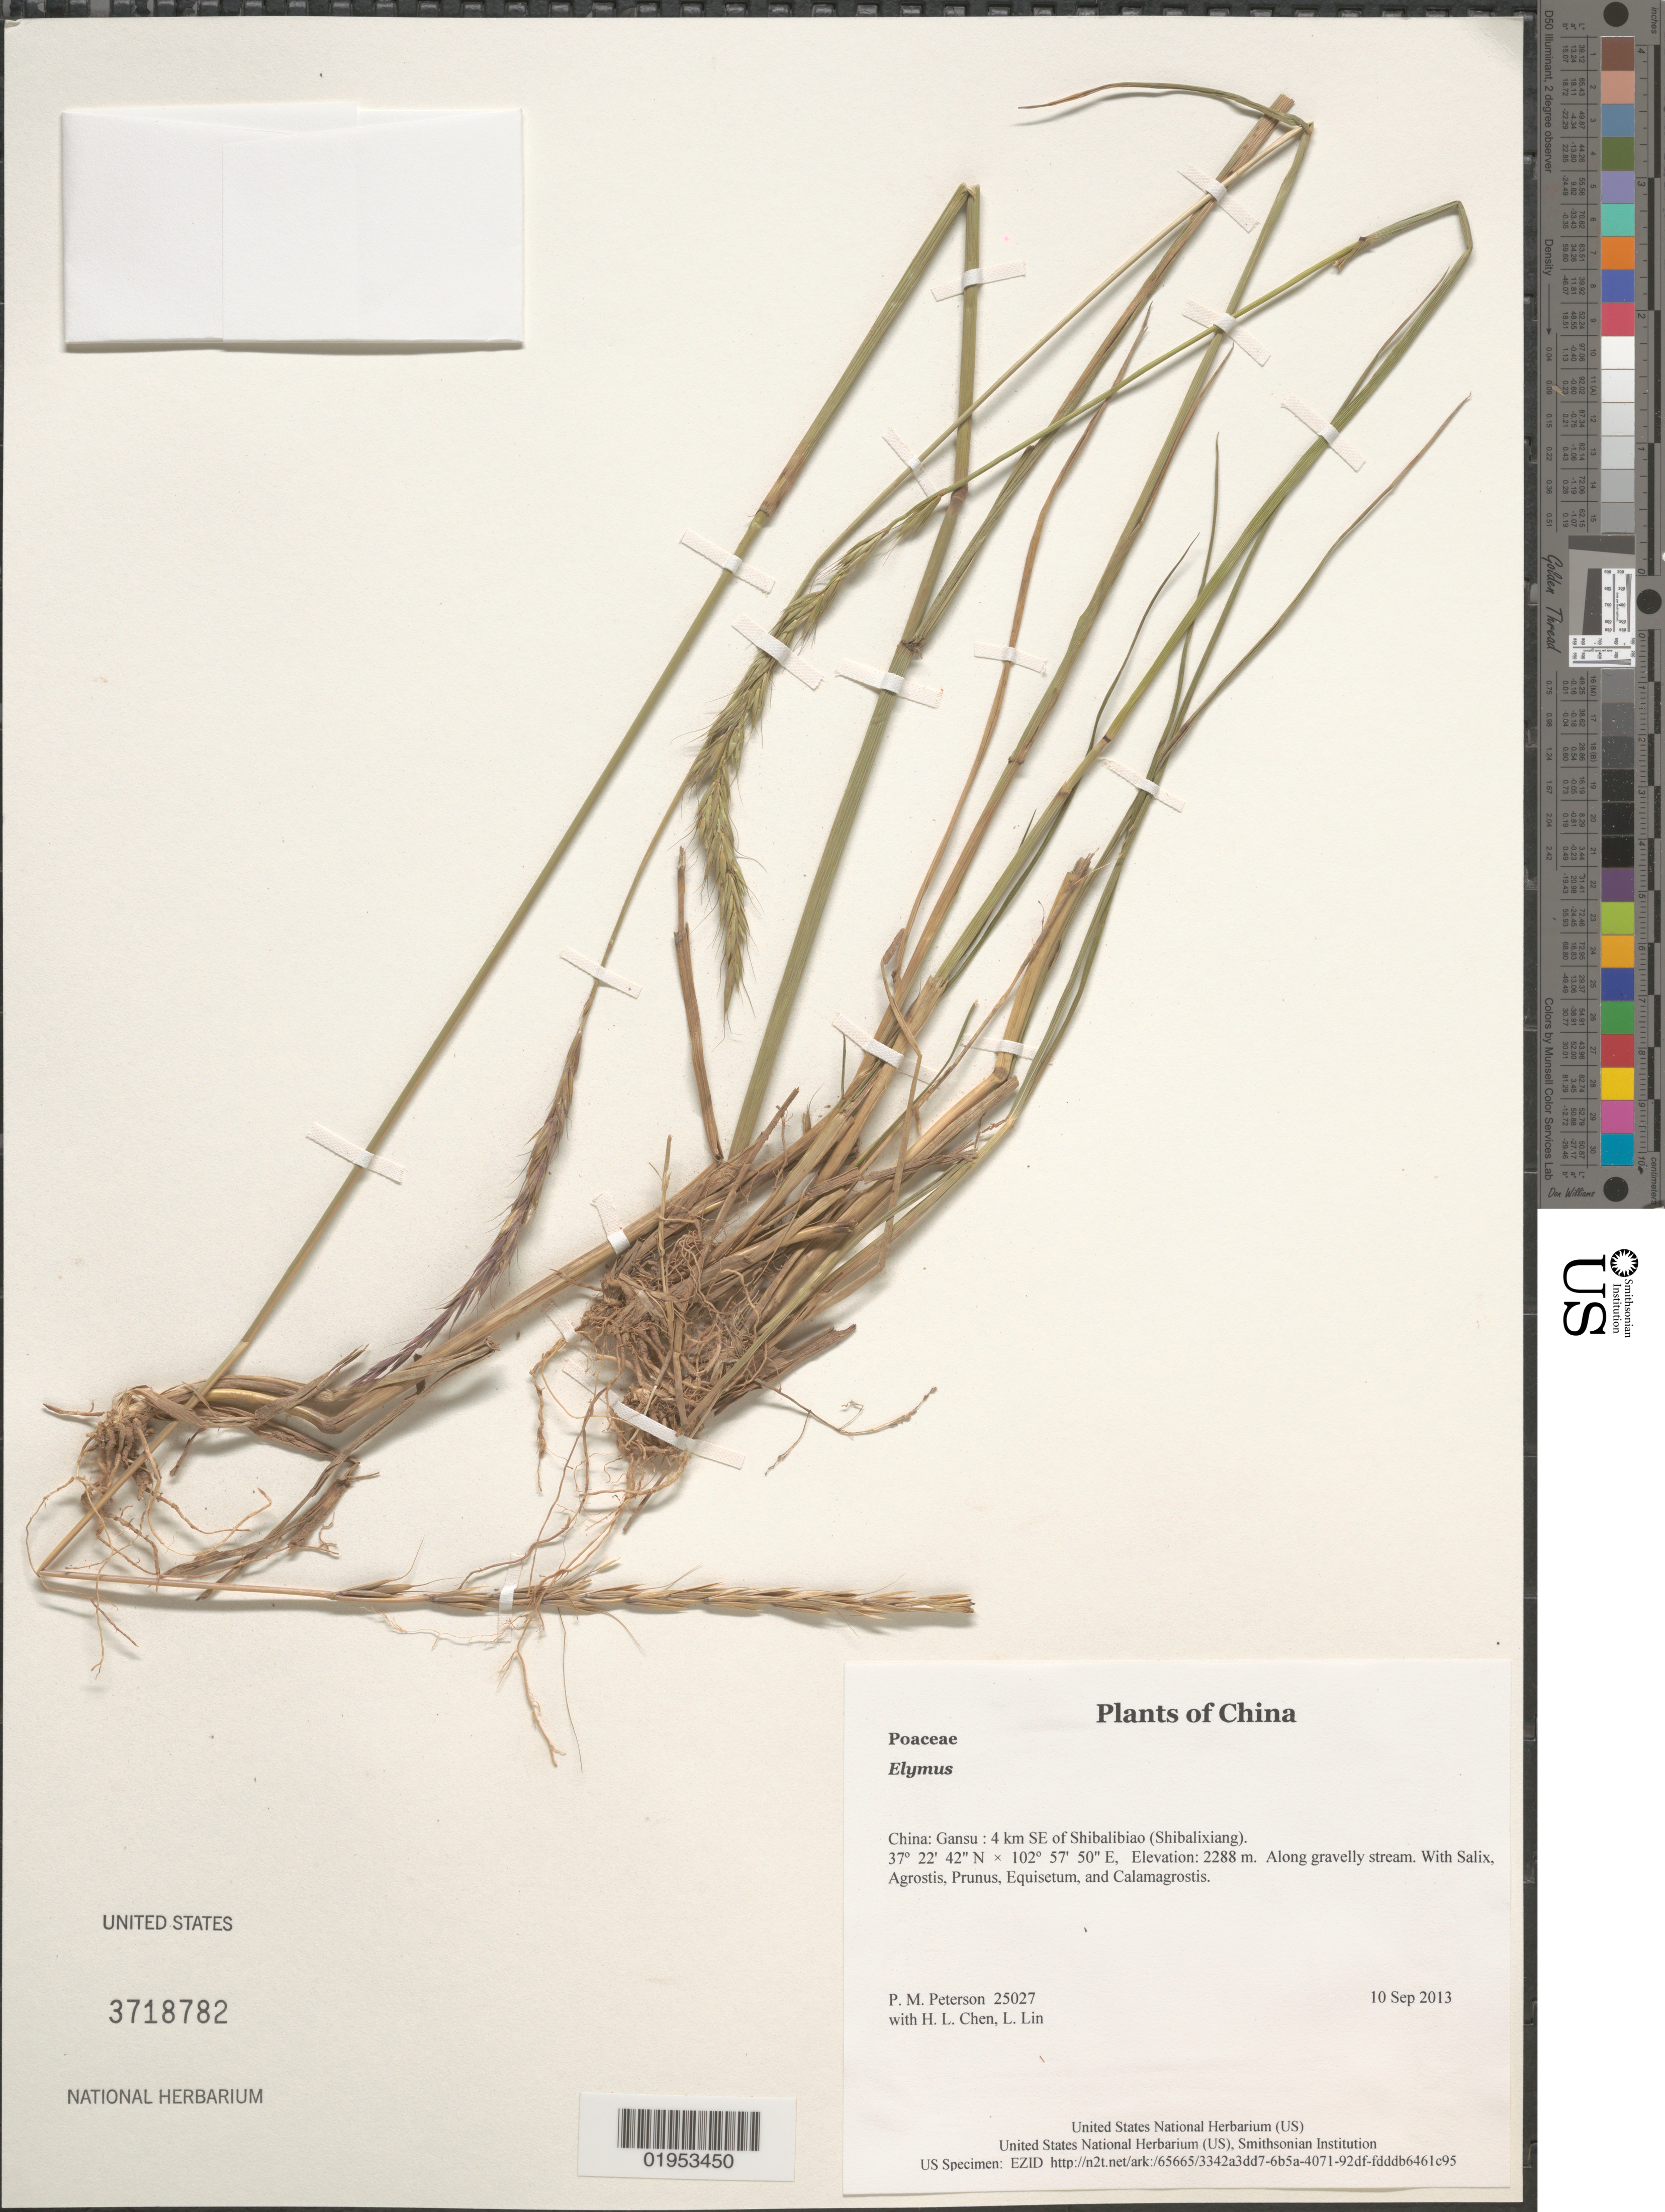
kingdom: Plantae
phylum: Tracheophyta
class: Liliopsida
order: Poales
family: Poaceae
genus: Elymus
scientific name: Elymus sp.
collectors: P. M. Peterson, H. L. Chen & L. Lin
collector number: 25027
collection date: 2013-09-10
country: China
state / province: Gansu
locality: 4 km SE of Shibalibiao (Shibalixiang).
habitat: Along gravelly stream.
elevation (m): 2288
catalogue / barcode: US 3718782